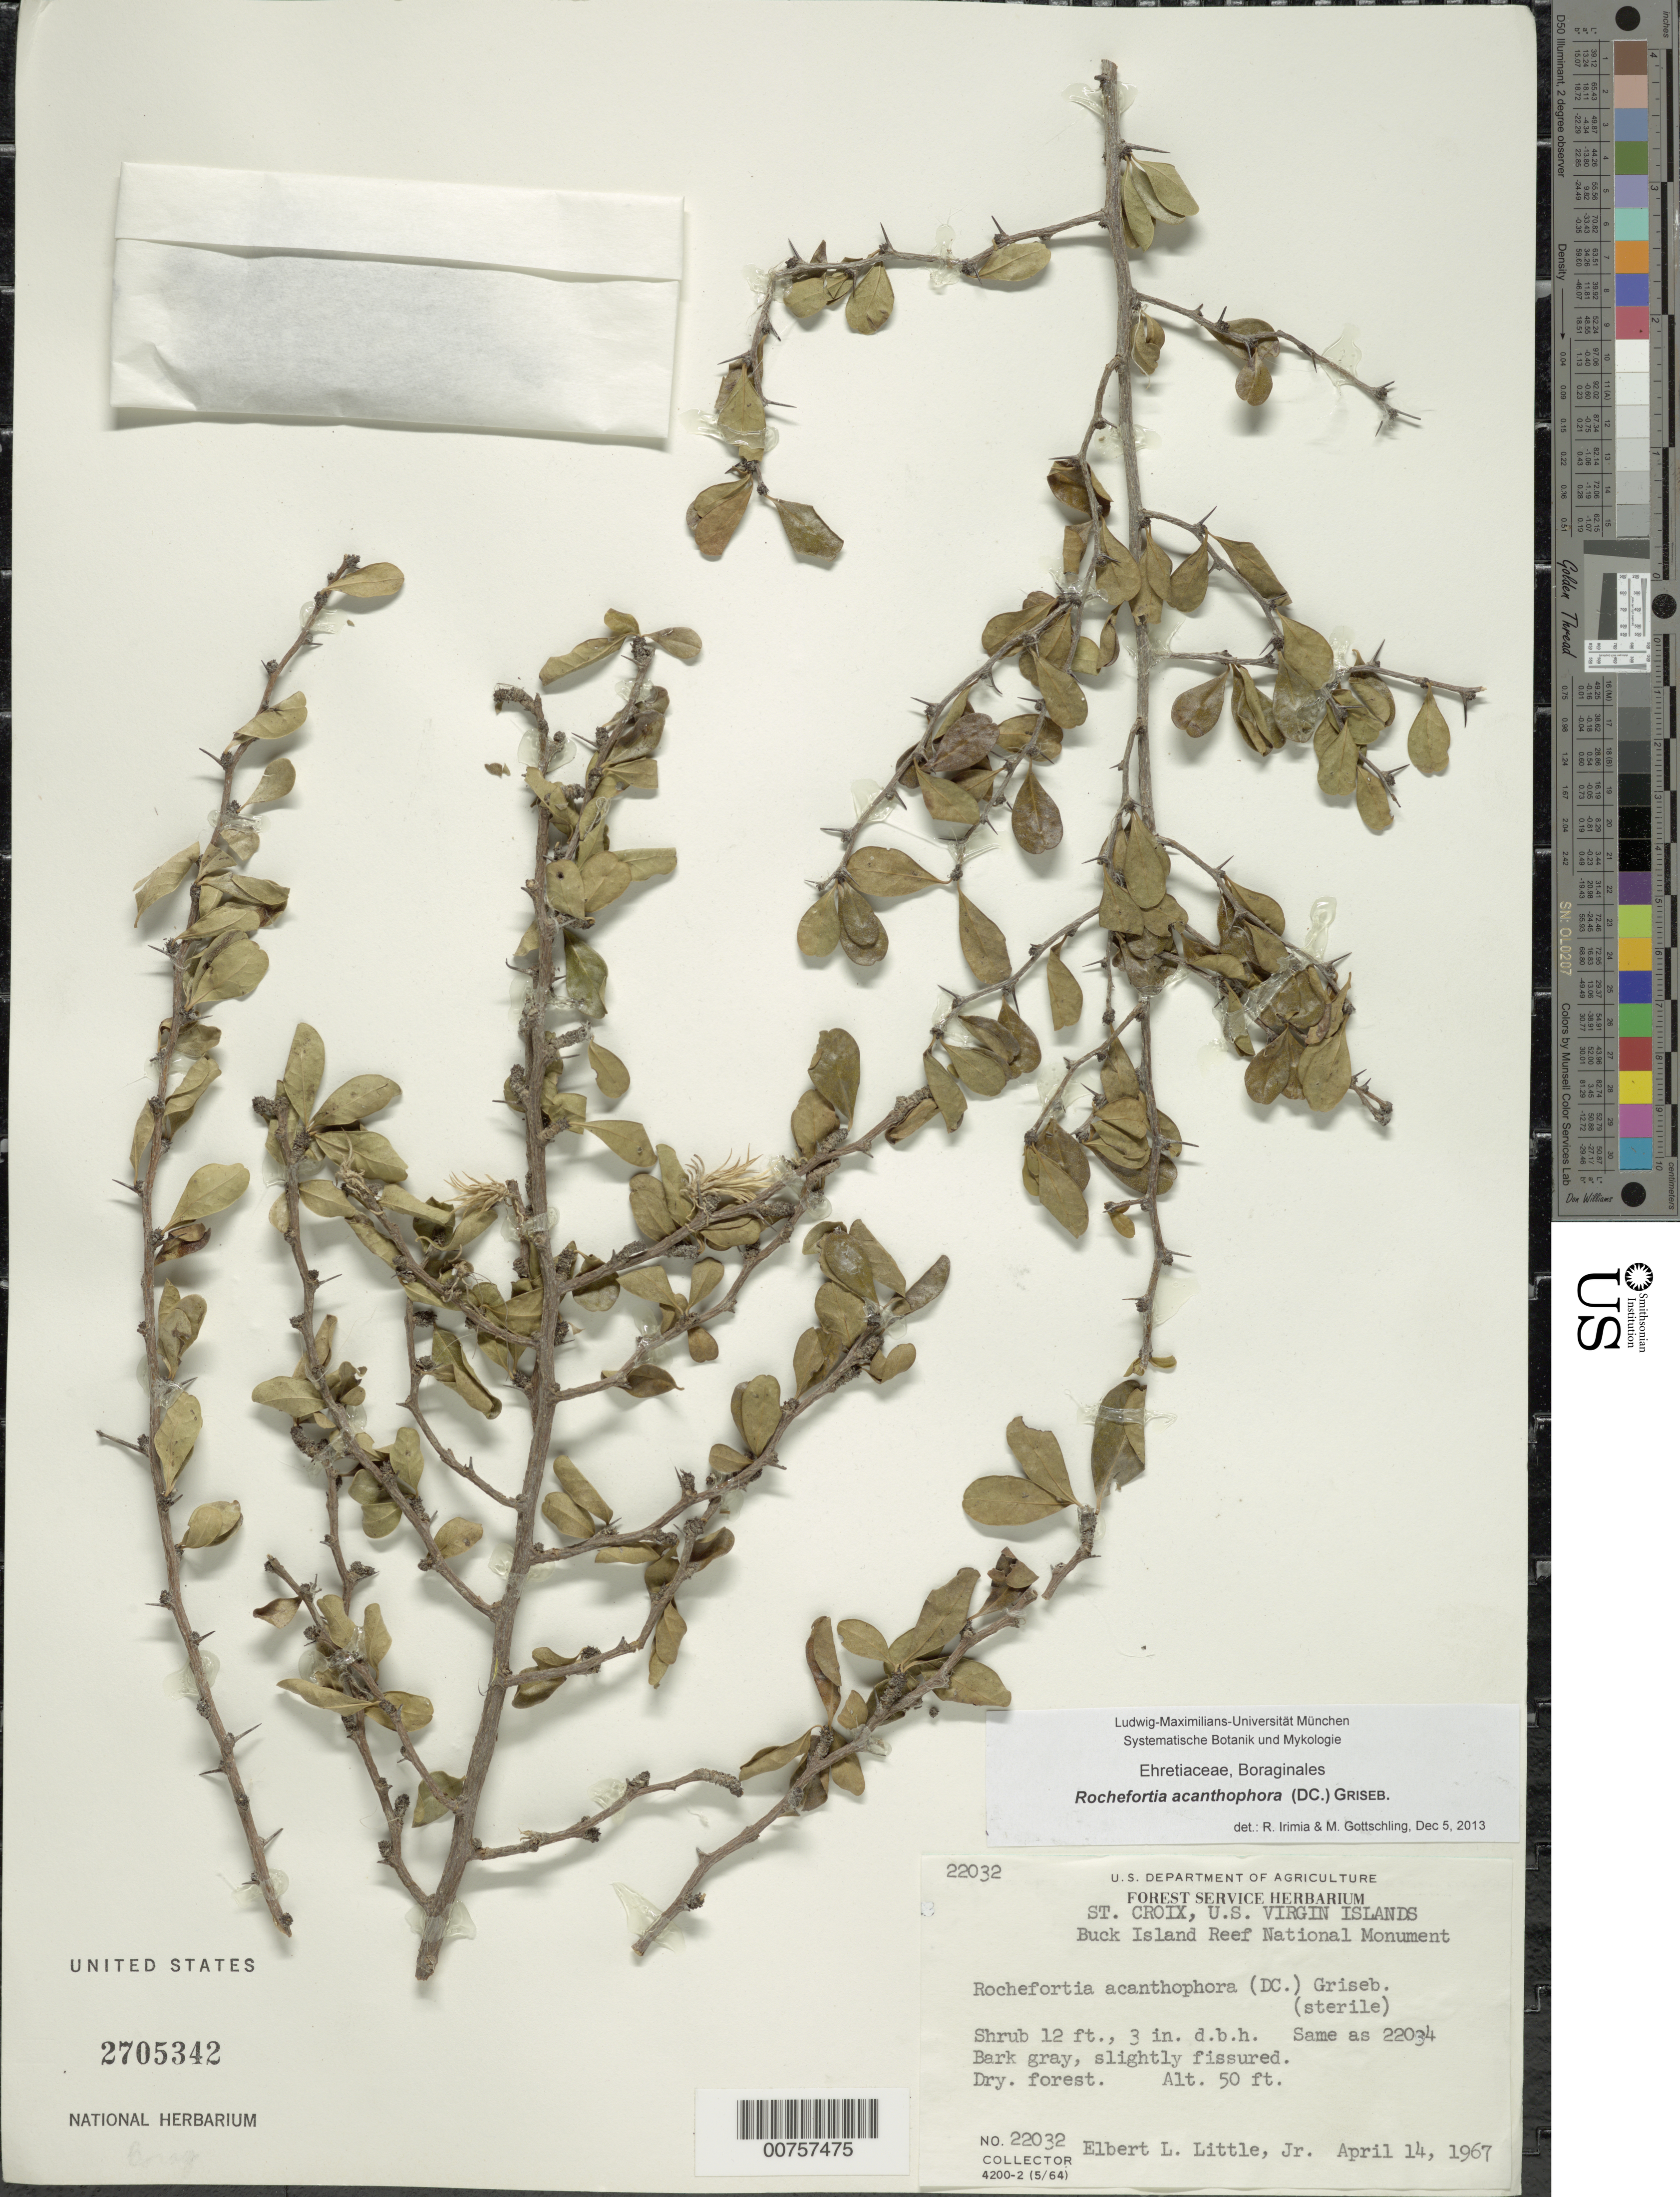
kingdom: Plantae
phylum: Tracheophyta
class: Magnoliopsida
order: Boraginales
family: Ehretiaceae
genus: Rochefortia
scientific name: Rochefortia acanthophora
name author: (DC.) Griseb.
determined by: Irimia, R.; Gottschling, M.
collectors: E. L. Little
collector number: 22032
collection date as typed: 14 Apr 1967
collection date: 1967-04-14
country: U.S. Virgin Islands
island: St. Croix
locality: Buck Island Reef National Monument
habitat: Dry forest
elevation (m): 15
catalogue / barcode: US 2705342